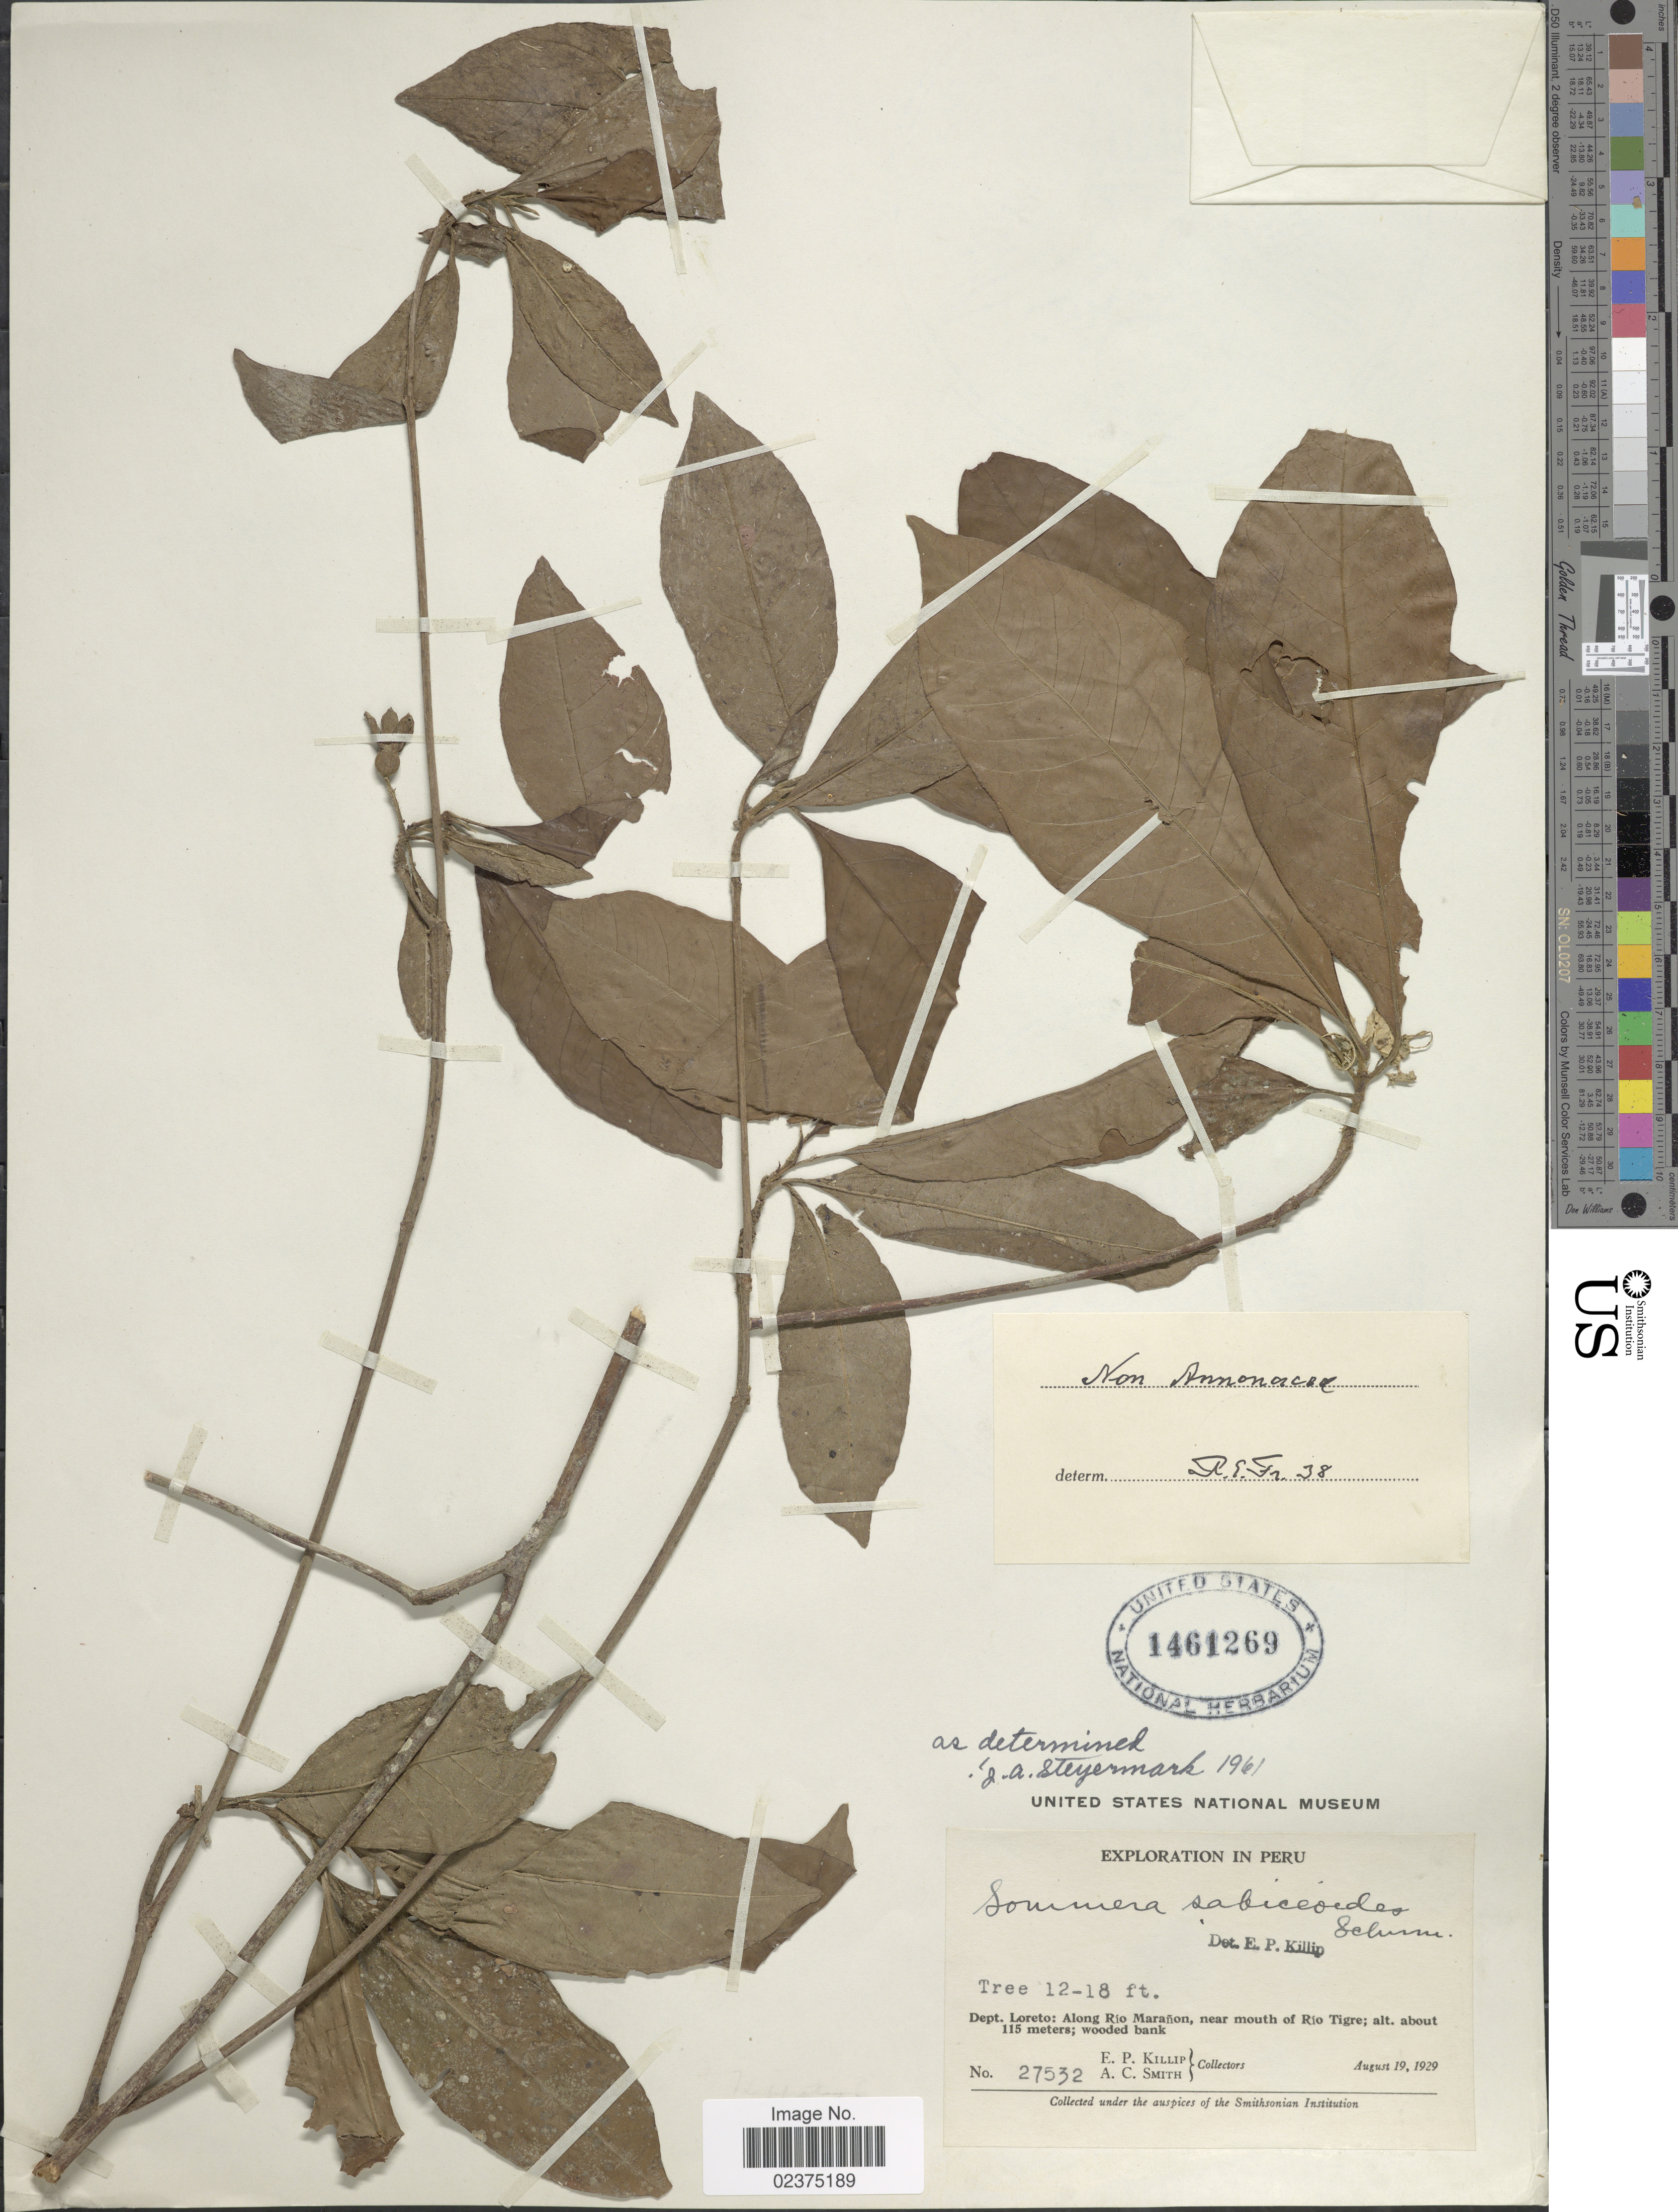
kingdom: Plantae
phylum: Tracheophyta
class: Magnoliopsida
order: Gentianales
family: Rubiaceae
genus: Sommera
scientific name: Sommera sabiceoides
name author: K. Schum.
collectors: E. P. Killip & A. C. Smith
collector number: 27532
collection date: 1929-08-19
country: Peru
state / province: Loreto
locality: Dept. Loreto: Along Río Marañon, near mouth of Río Tigre; wooded bank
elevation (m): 115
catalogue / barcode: US 1461269